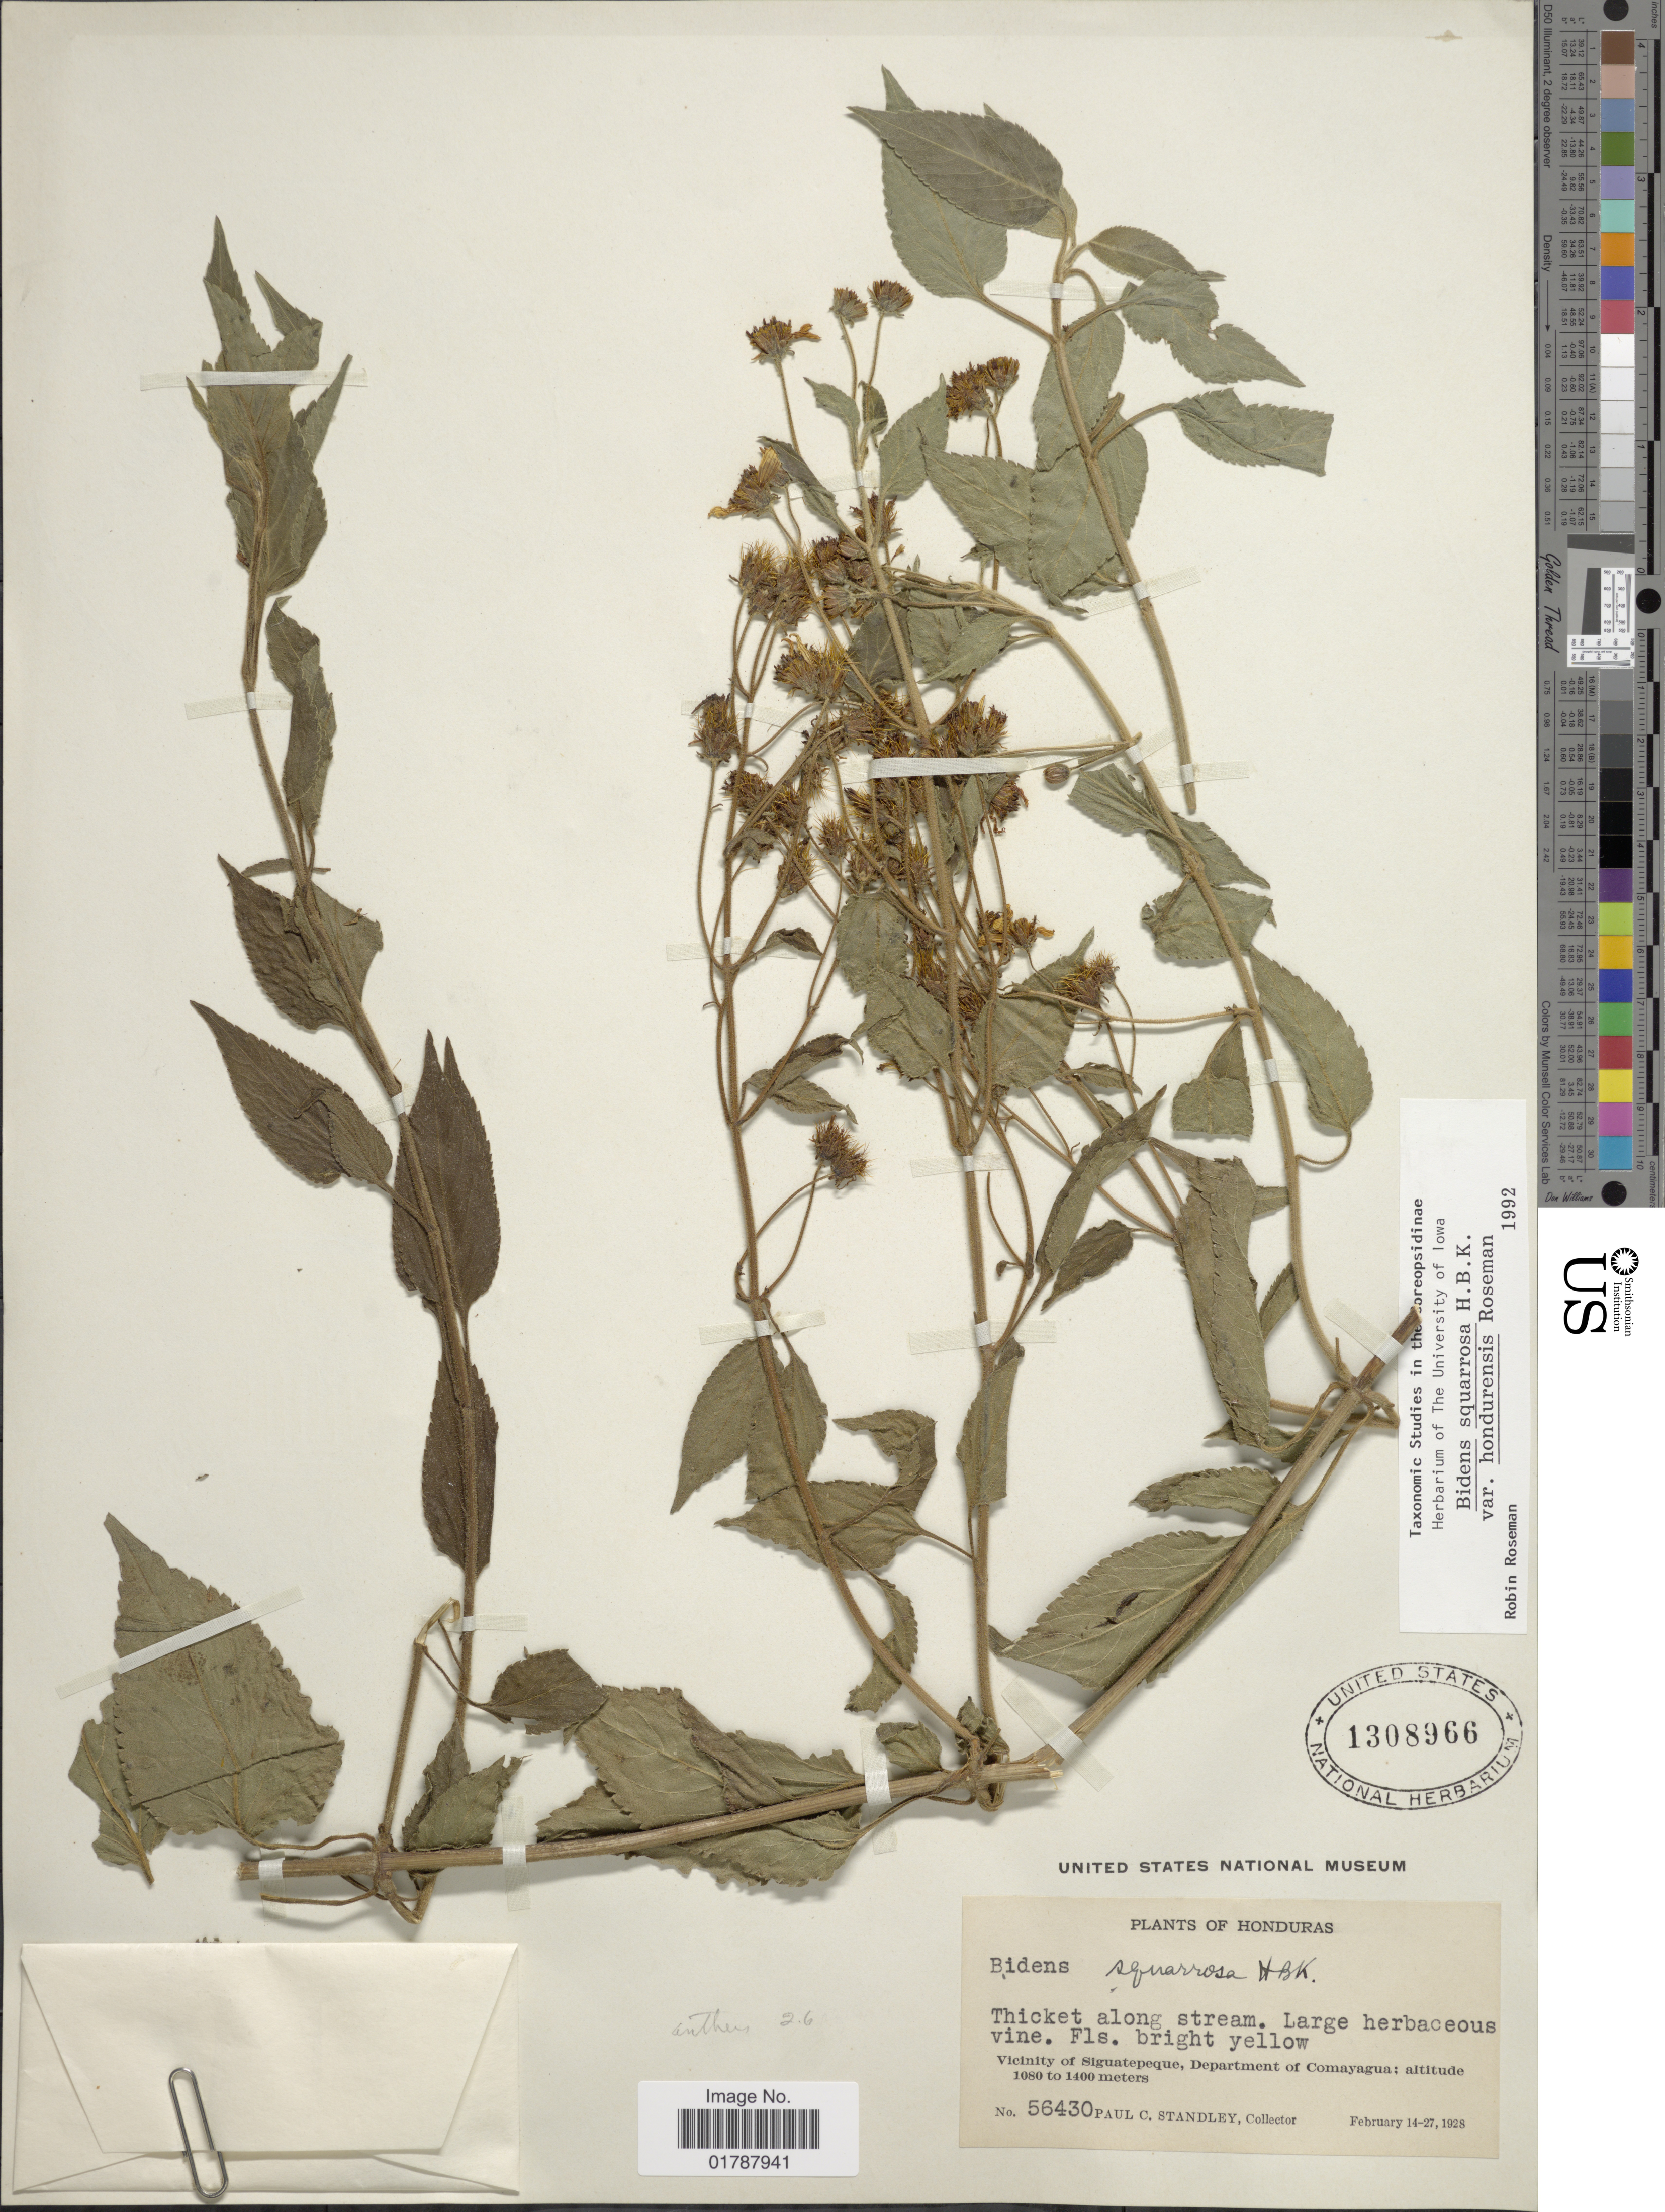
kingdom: Plantae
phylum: Tracheophyta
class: Magnoliopsida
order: Asterales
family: Asteraceae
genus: Bidens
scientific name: Bidens squarrosa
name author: Kunth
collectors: P. C. Standley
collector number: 56430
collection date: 1918-02-24/1928-02-27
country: Honduras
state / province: Comayagua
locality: Vicinity of Siguatepeque, Department of Comayagua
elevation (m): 1080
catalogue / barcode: US 1308966